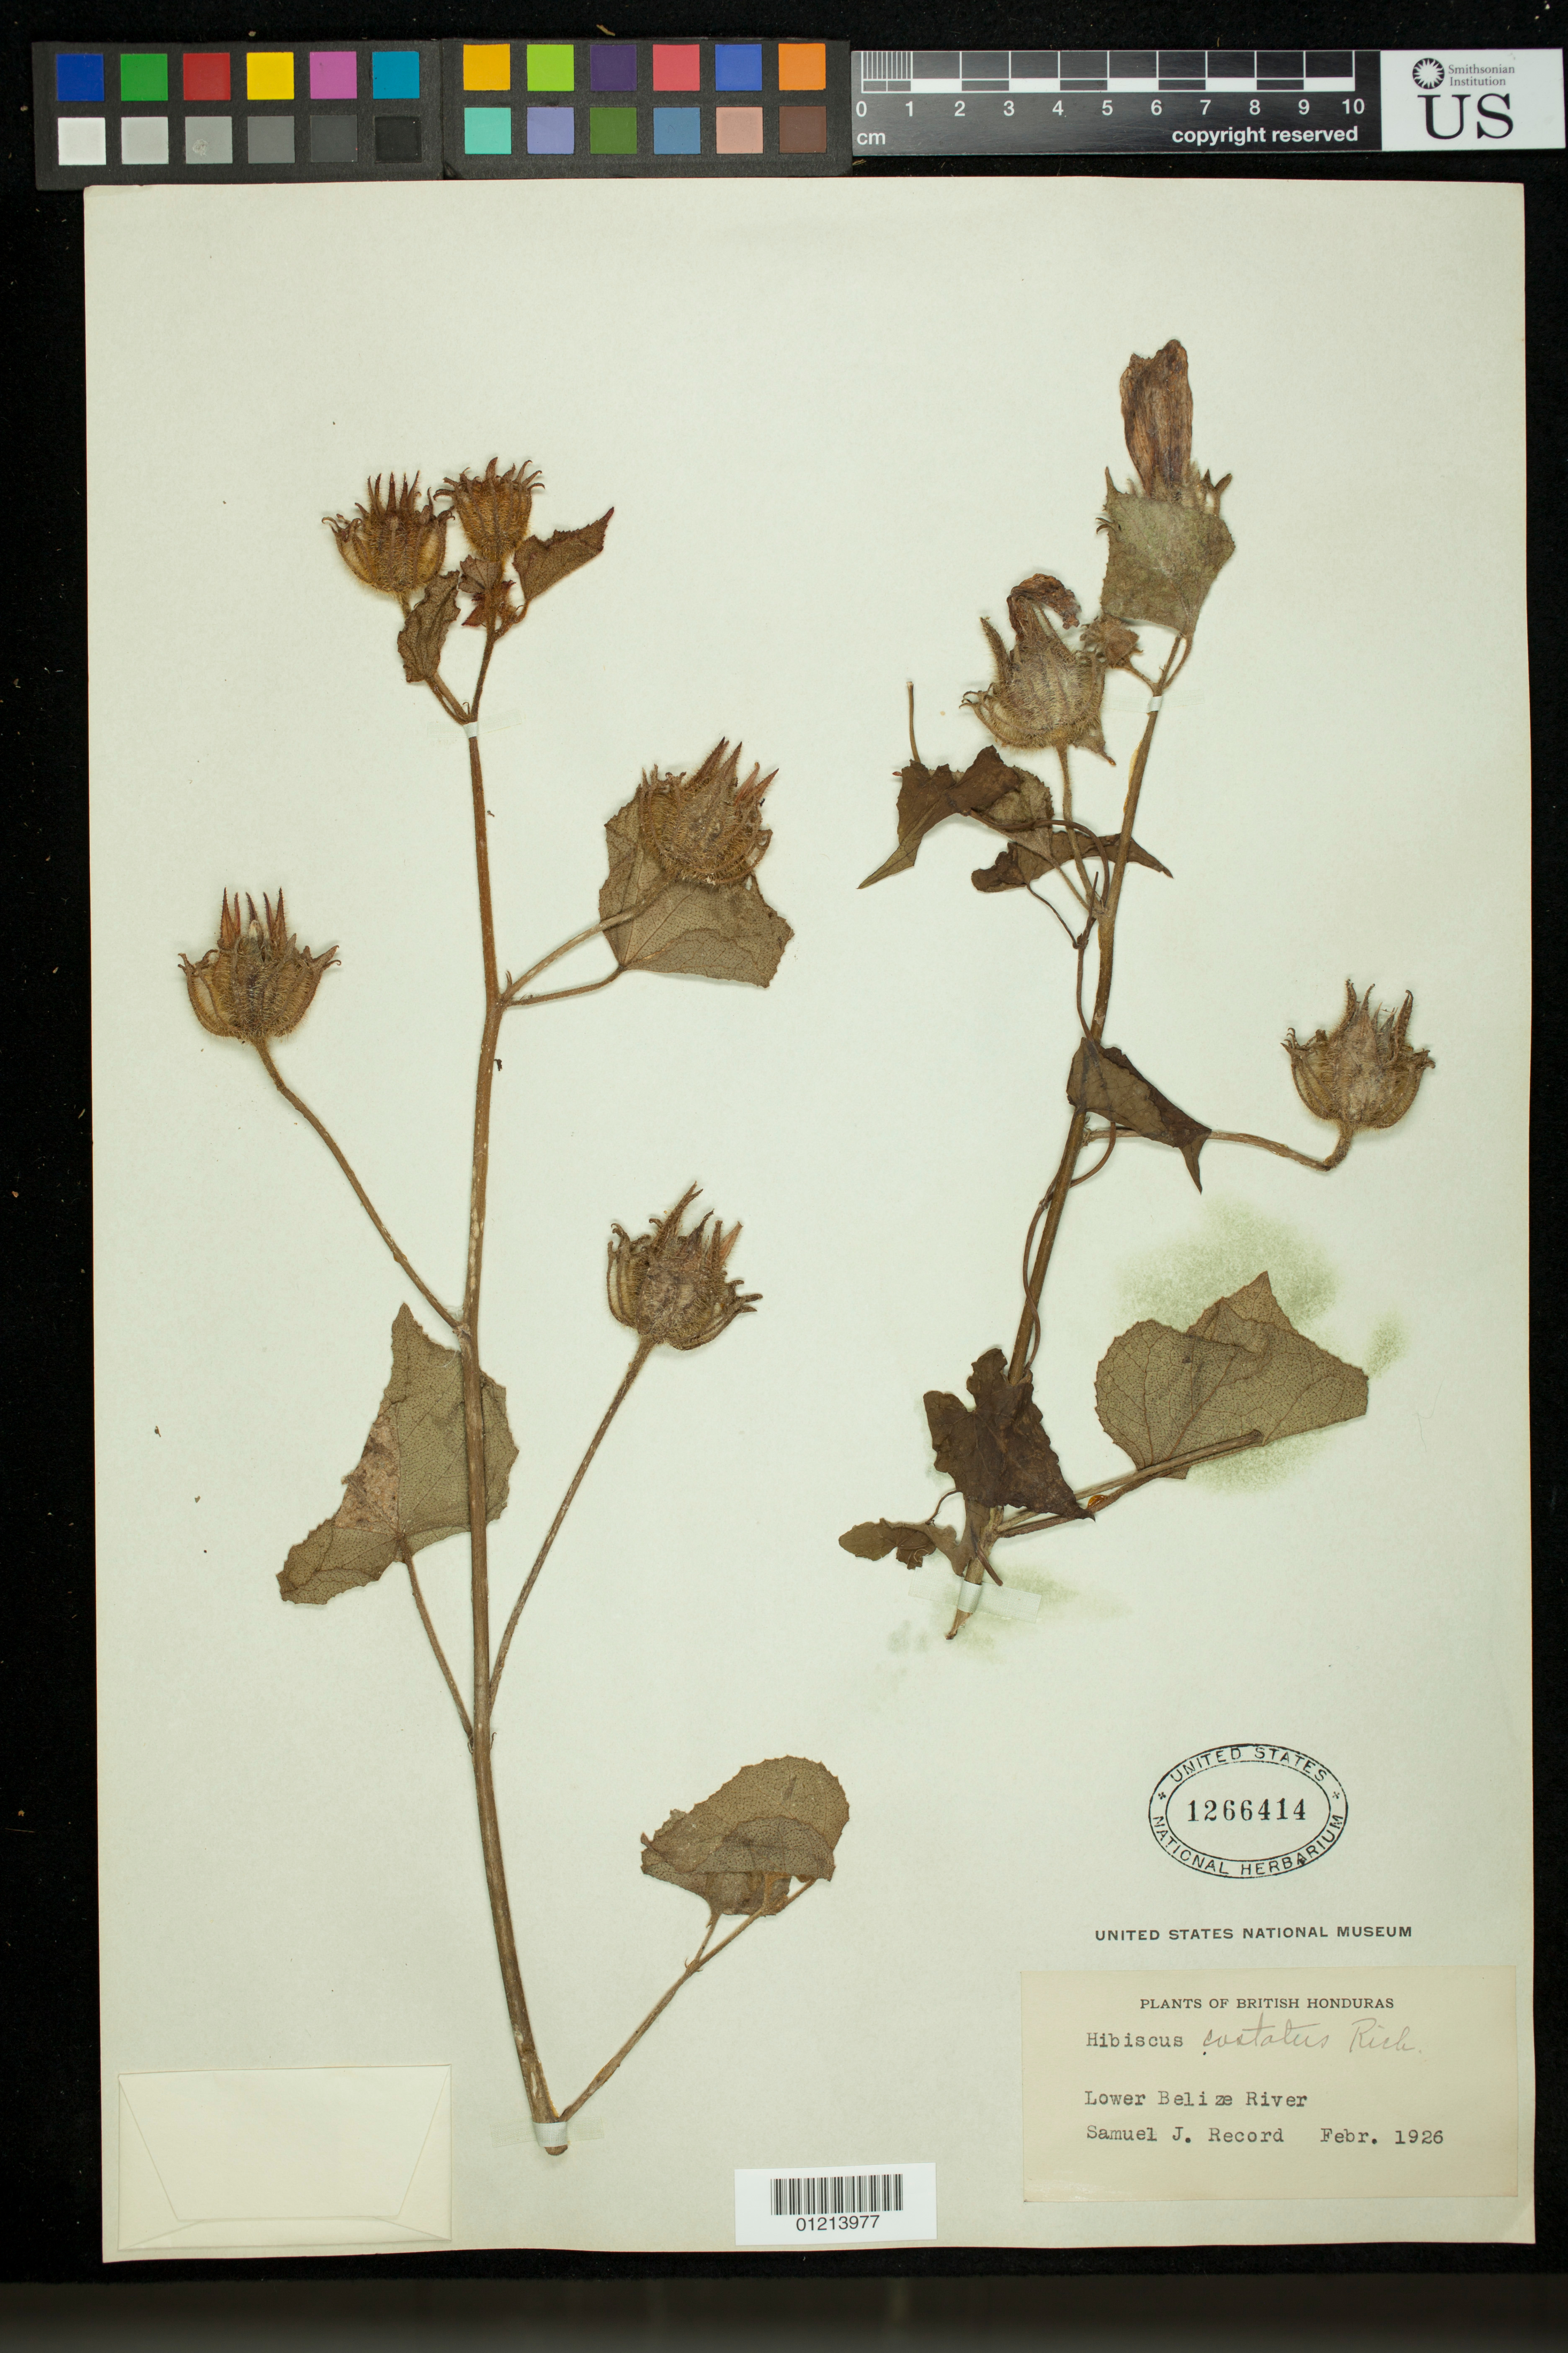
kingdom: Plantae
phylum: Tracheophyta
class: Magnoliopsida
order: Malvales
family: Malvaceae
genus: Sabdariffa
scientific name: Sabdariffa costata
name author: (A. Rich.) M.M. Hanes & R.L. Barrett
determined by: Dorr, Laurence J., Curator (BOT), Smithsonian Institution - National Museum of Natural History (UNITED STATES)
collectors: S. J. Record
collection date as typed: Feb 1926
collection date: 1926-02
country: Belize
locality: British Honduras: Lower Belize River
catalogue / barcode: US 1266414